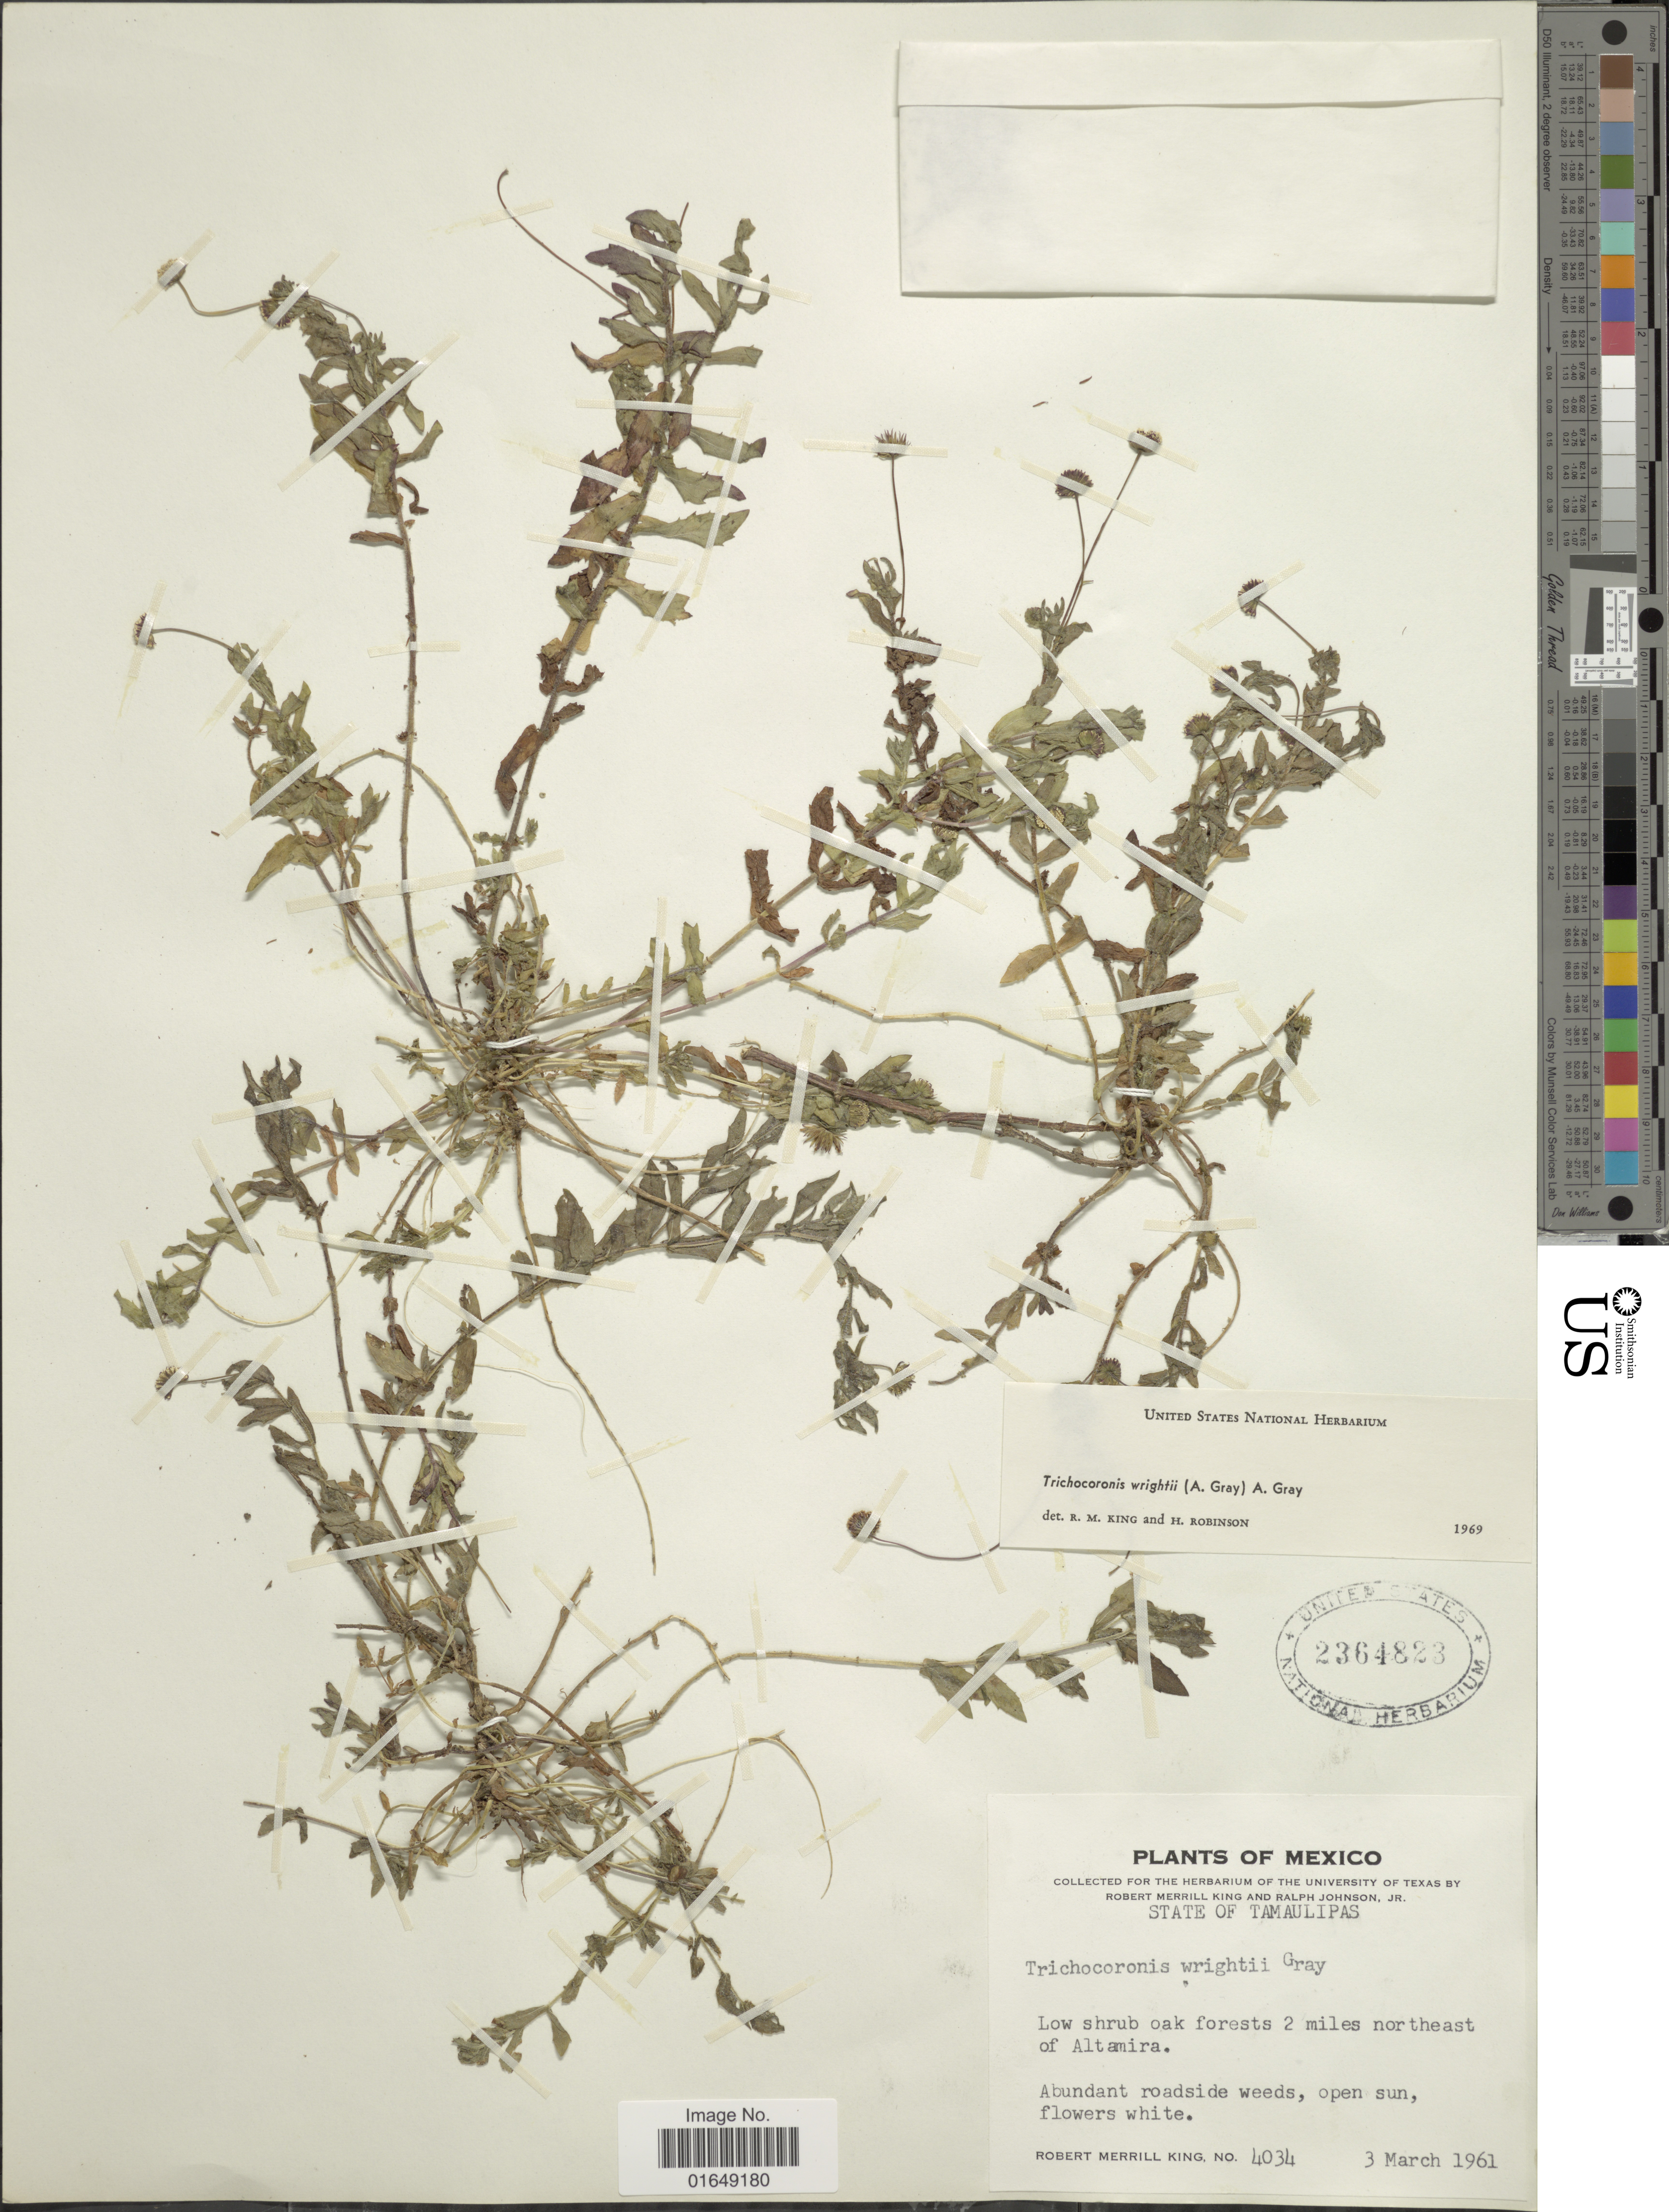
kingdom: Plantae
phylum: Tracheophyta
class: Magnoliopsida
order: Asterales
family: Asteraceae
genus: Trichocoronis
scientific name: Trichocoronis wrightii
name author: (Torr.) A. Gray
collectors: R. M. King & R. Johnson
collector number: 4034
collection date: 1961-03-03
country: Mexico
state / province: Tamaulipas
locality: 2 miles northeast of Altamira, abundant roadside weeds.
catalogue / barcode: US 2364823